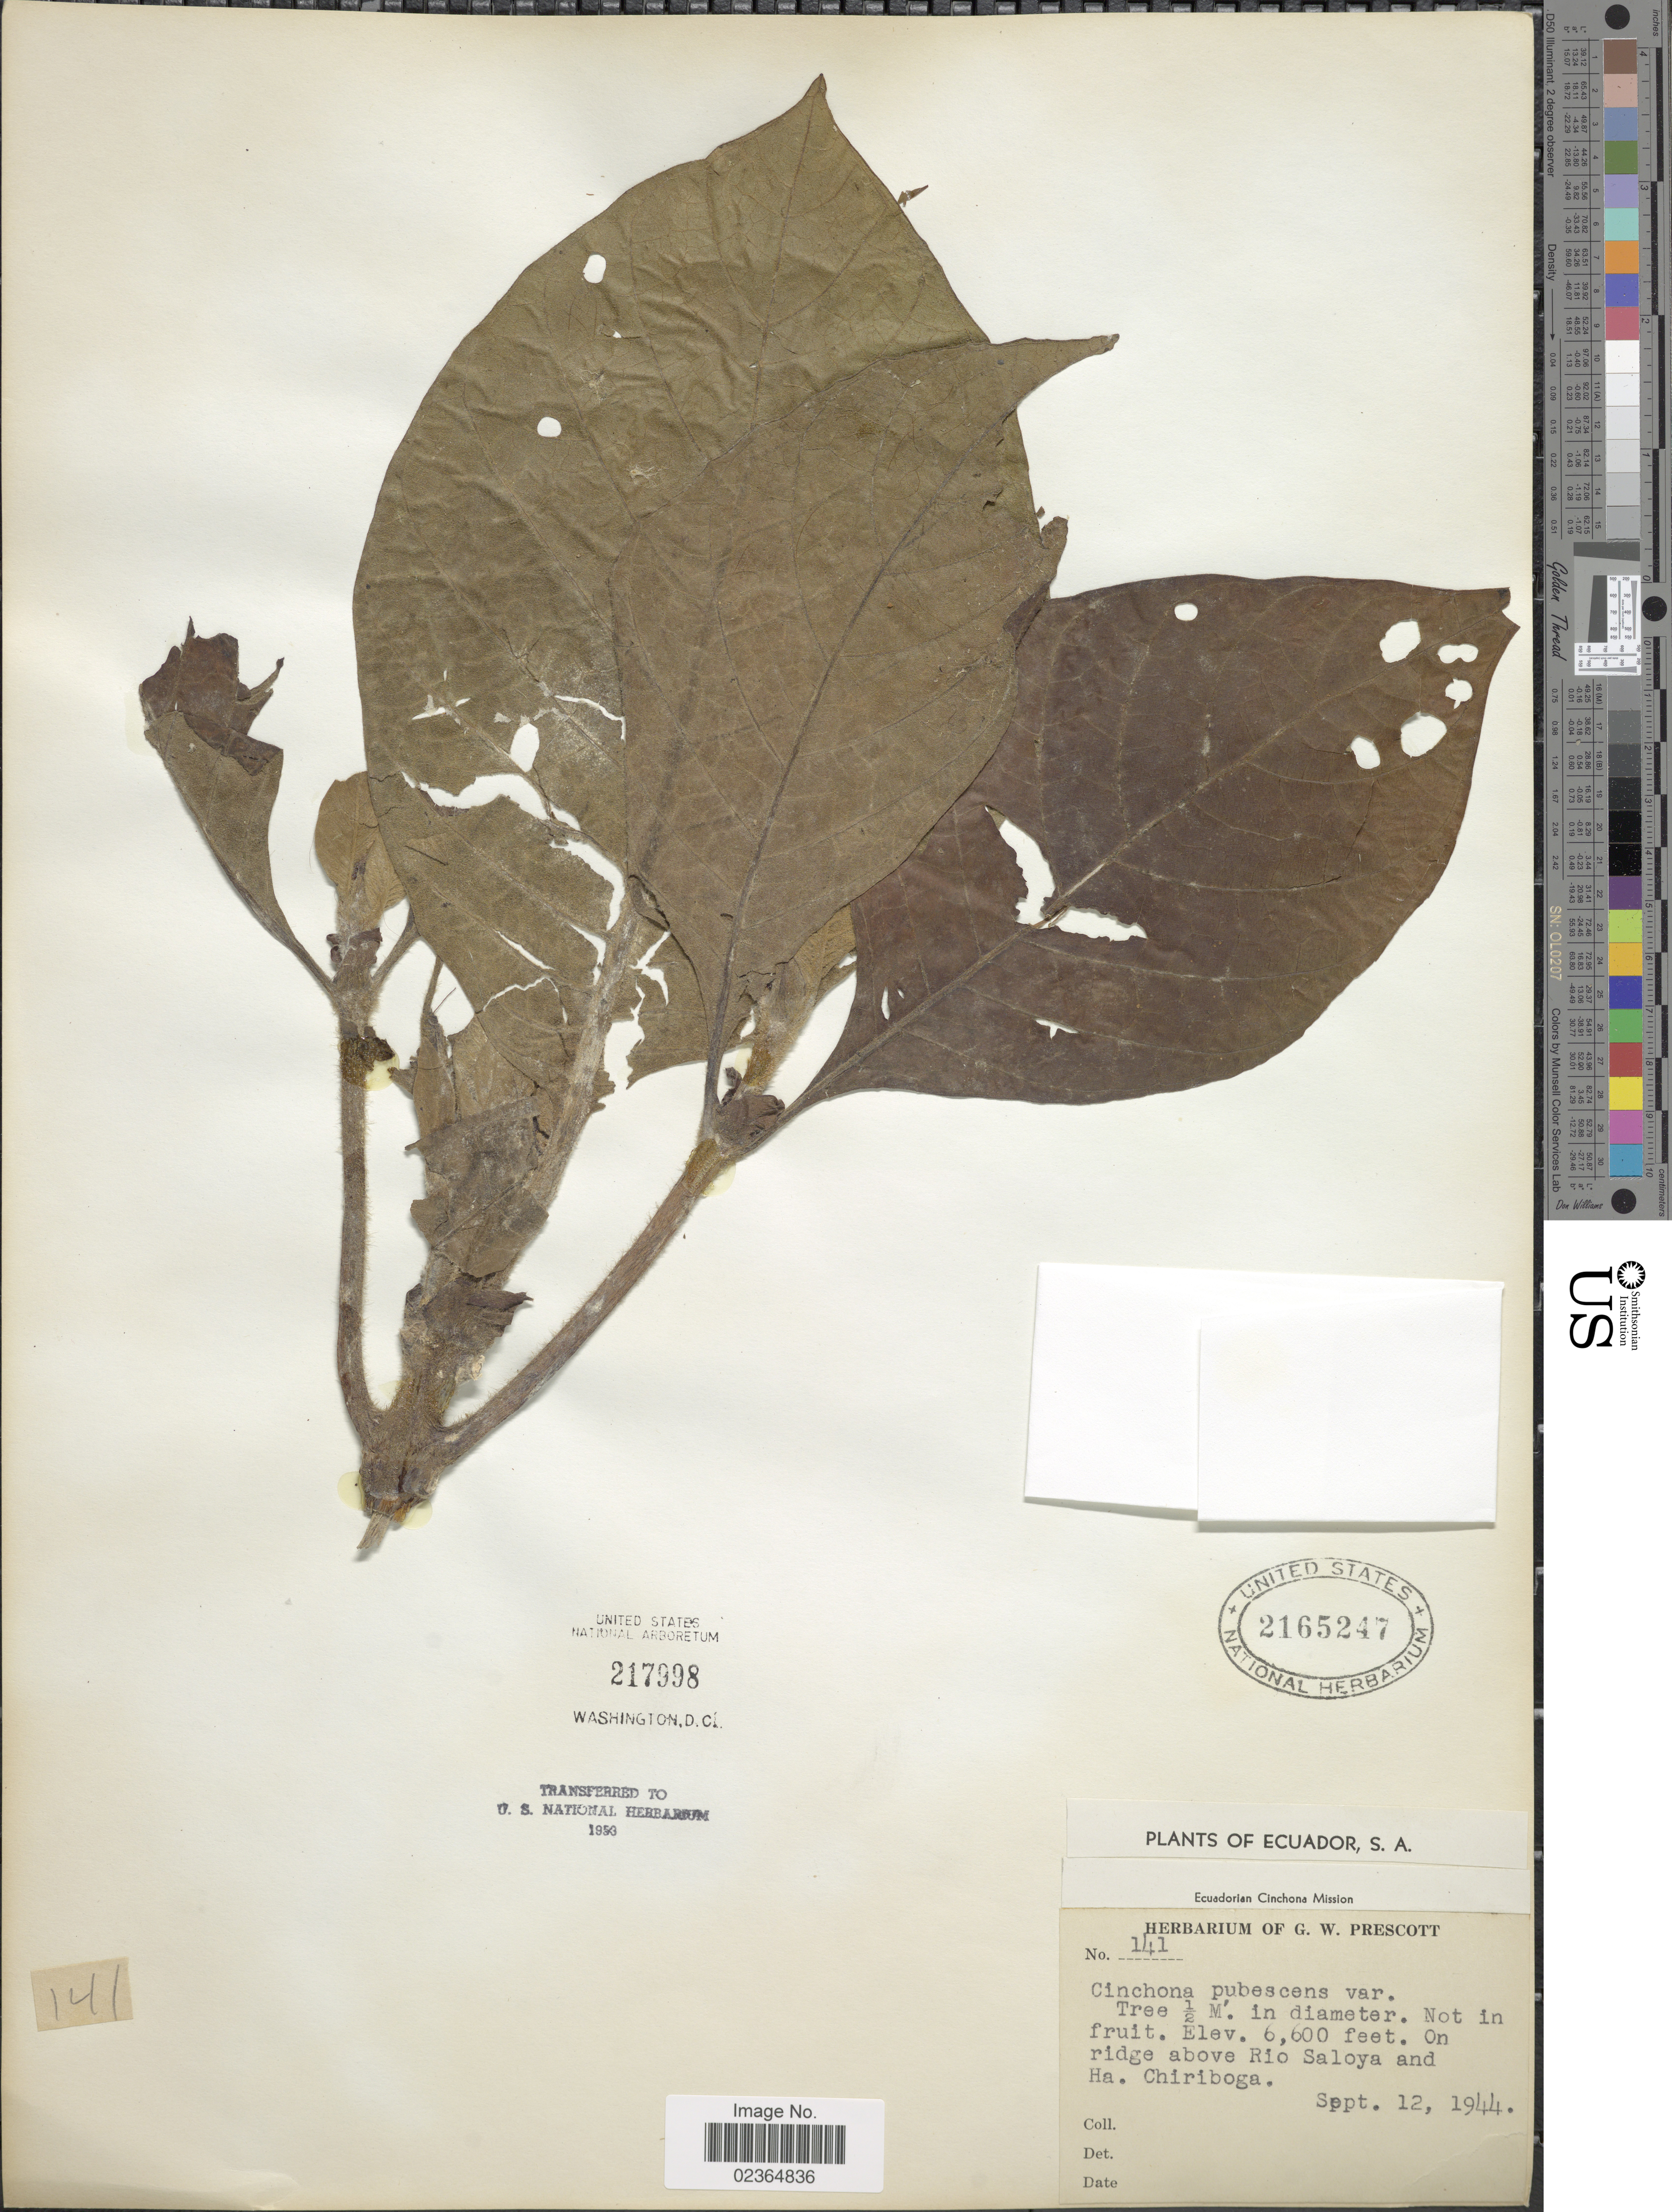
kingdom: Plantae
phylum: Tracheophyta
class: Magnoliopsida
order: Gentianales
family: Rubiaceae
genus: Cinchona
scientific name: Cinchona pubescens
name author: Vahl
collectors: ex herb. G. W. Prescott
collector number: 141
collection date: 1944-09-12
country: Ecuador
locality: On ridge above Rio Saloya and Ha. Chiriboga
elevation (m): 2012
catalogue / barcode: US 2165247